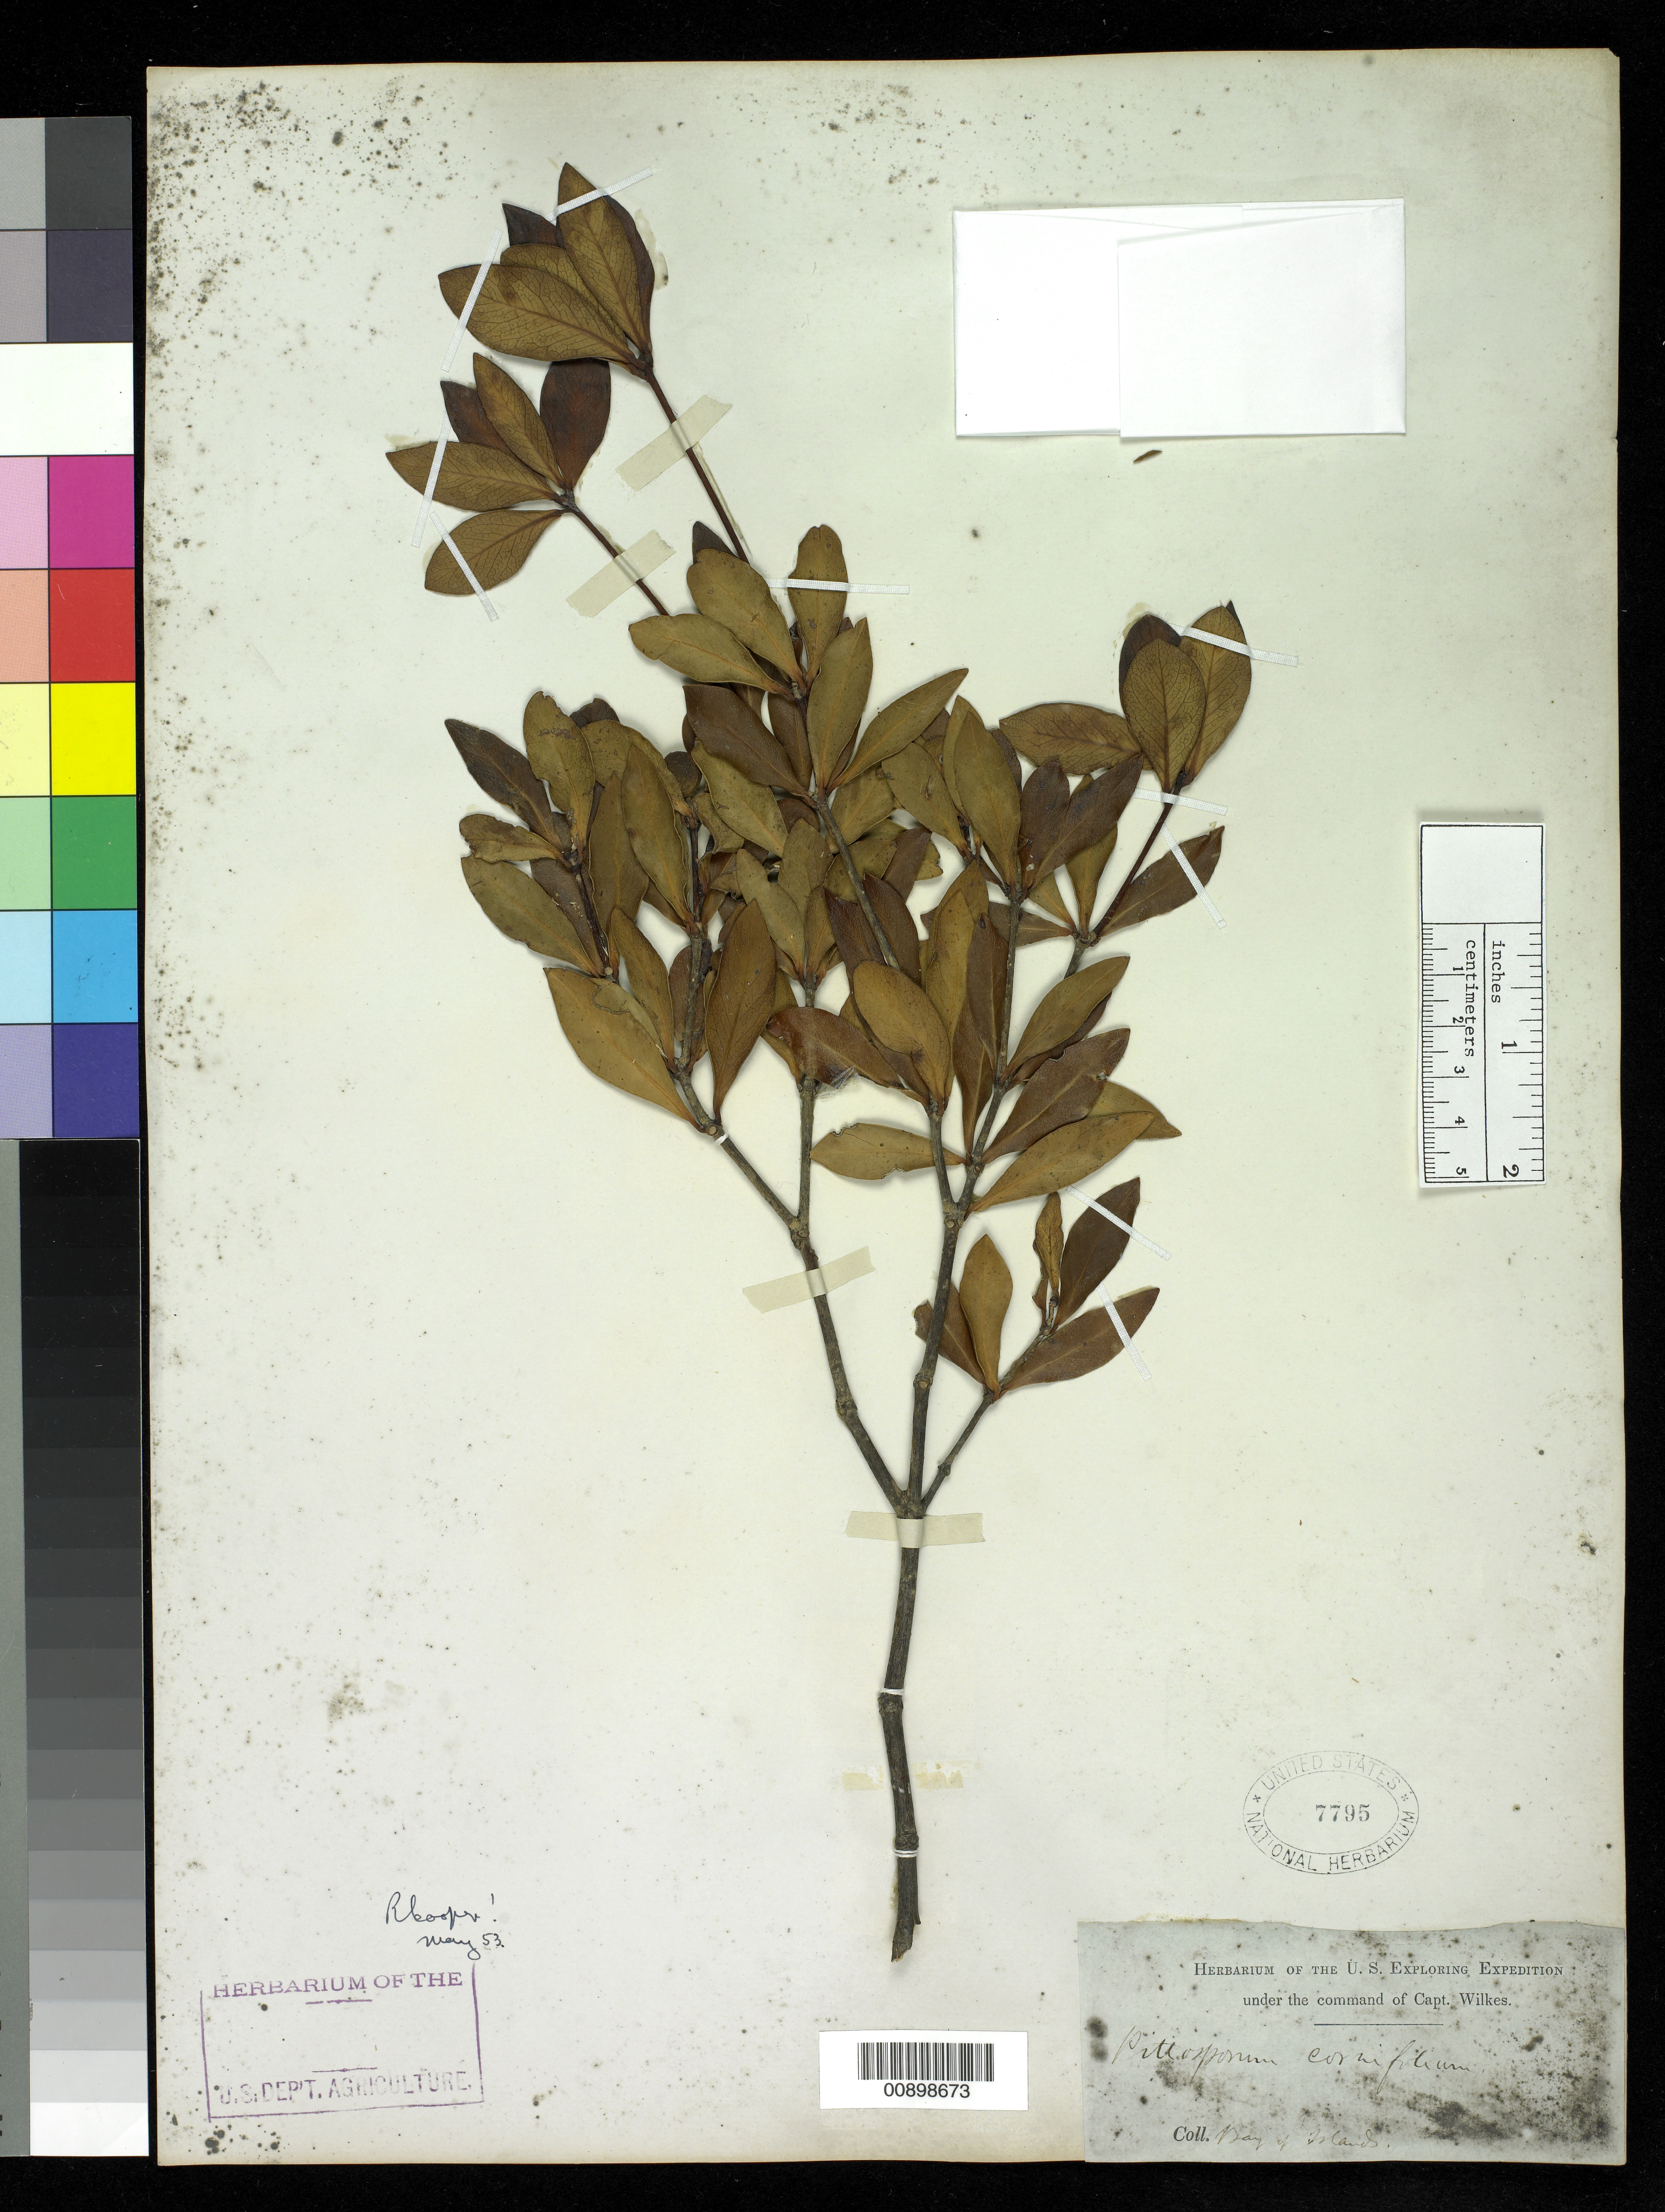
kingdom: Plantae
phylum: Tracheophyta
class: Magnoliopsida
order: Apiales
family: Pittosporaceae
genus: Pittosporum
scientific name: Pittosporum cornifolium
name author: A. Cunn.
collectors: Wilkes Explor. Exped.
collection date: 1838/1842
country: New Zealand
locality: Bay of Islands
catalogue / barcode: US 7795